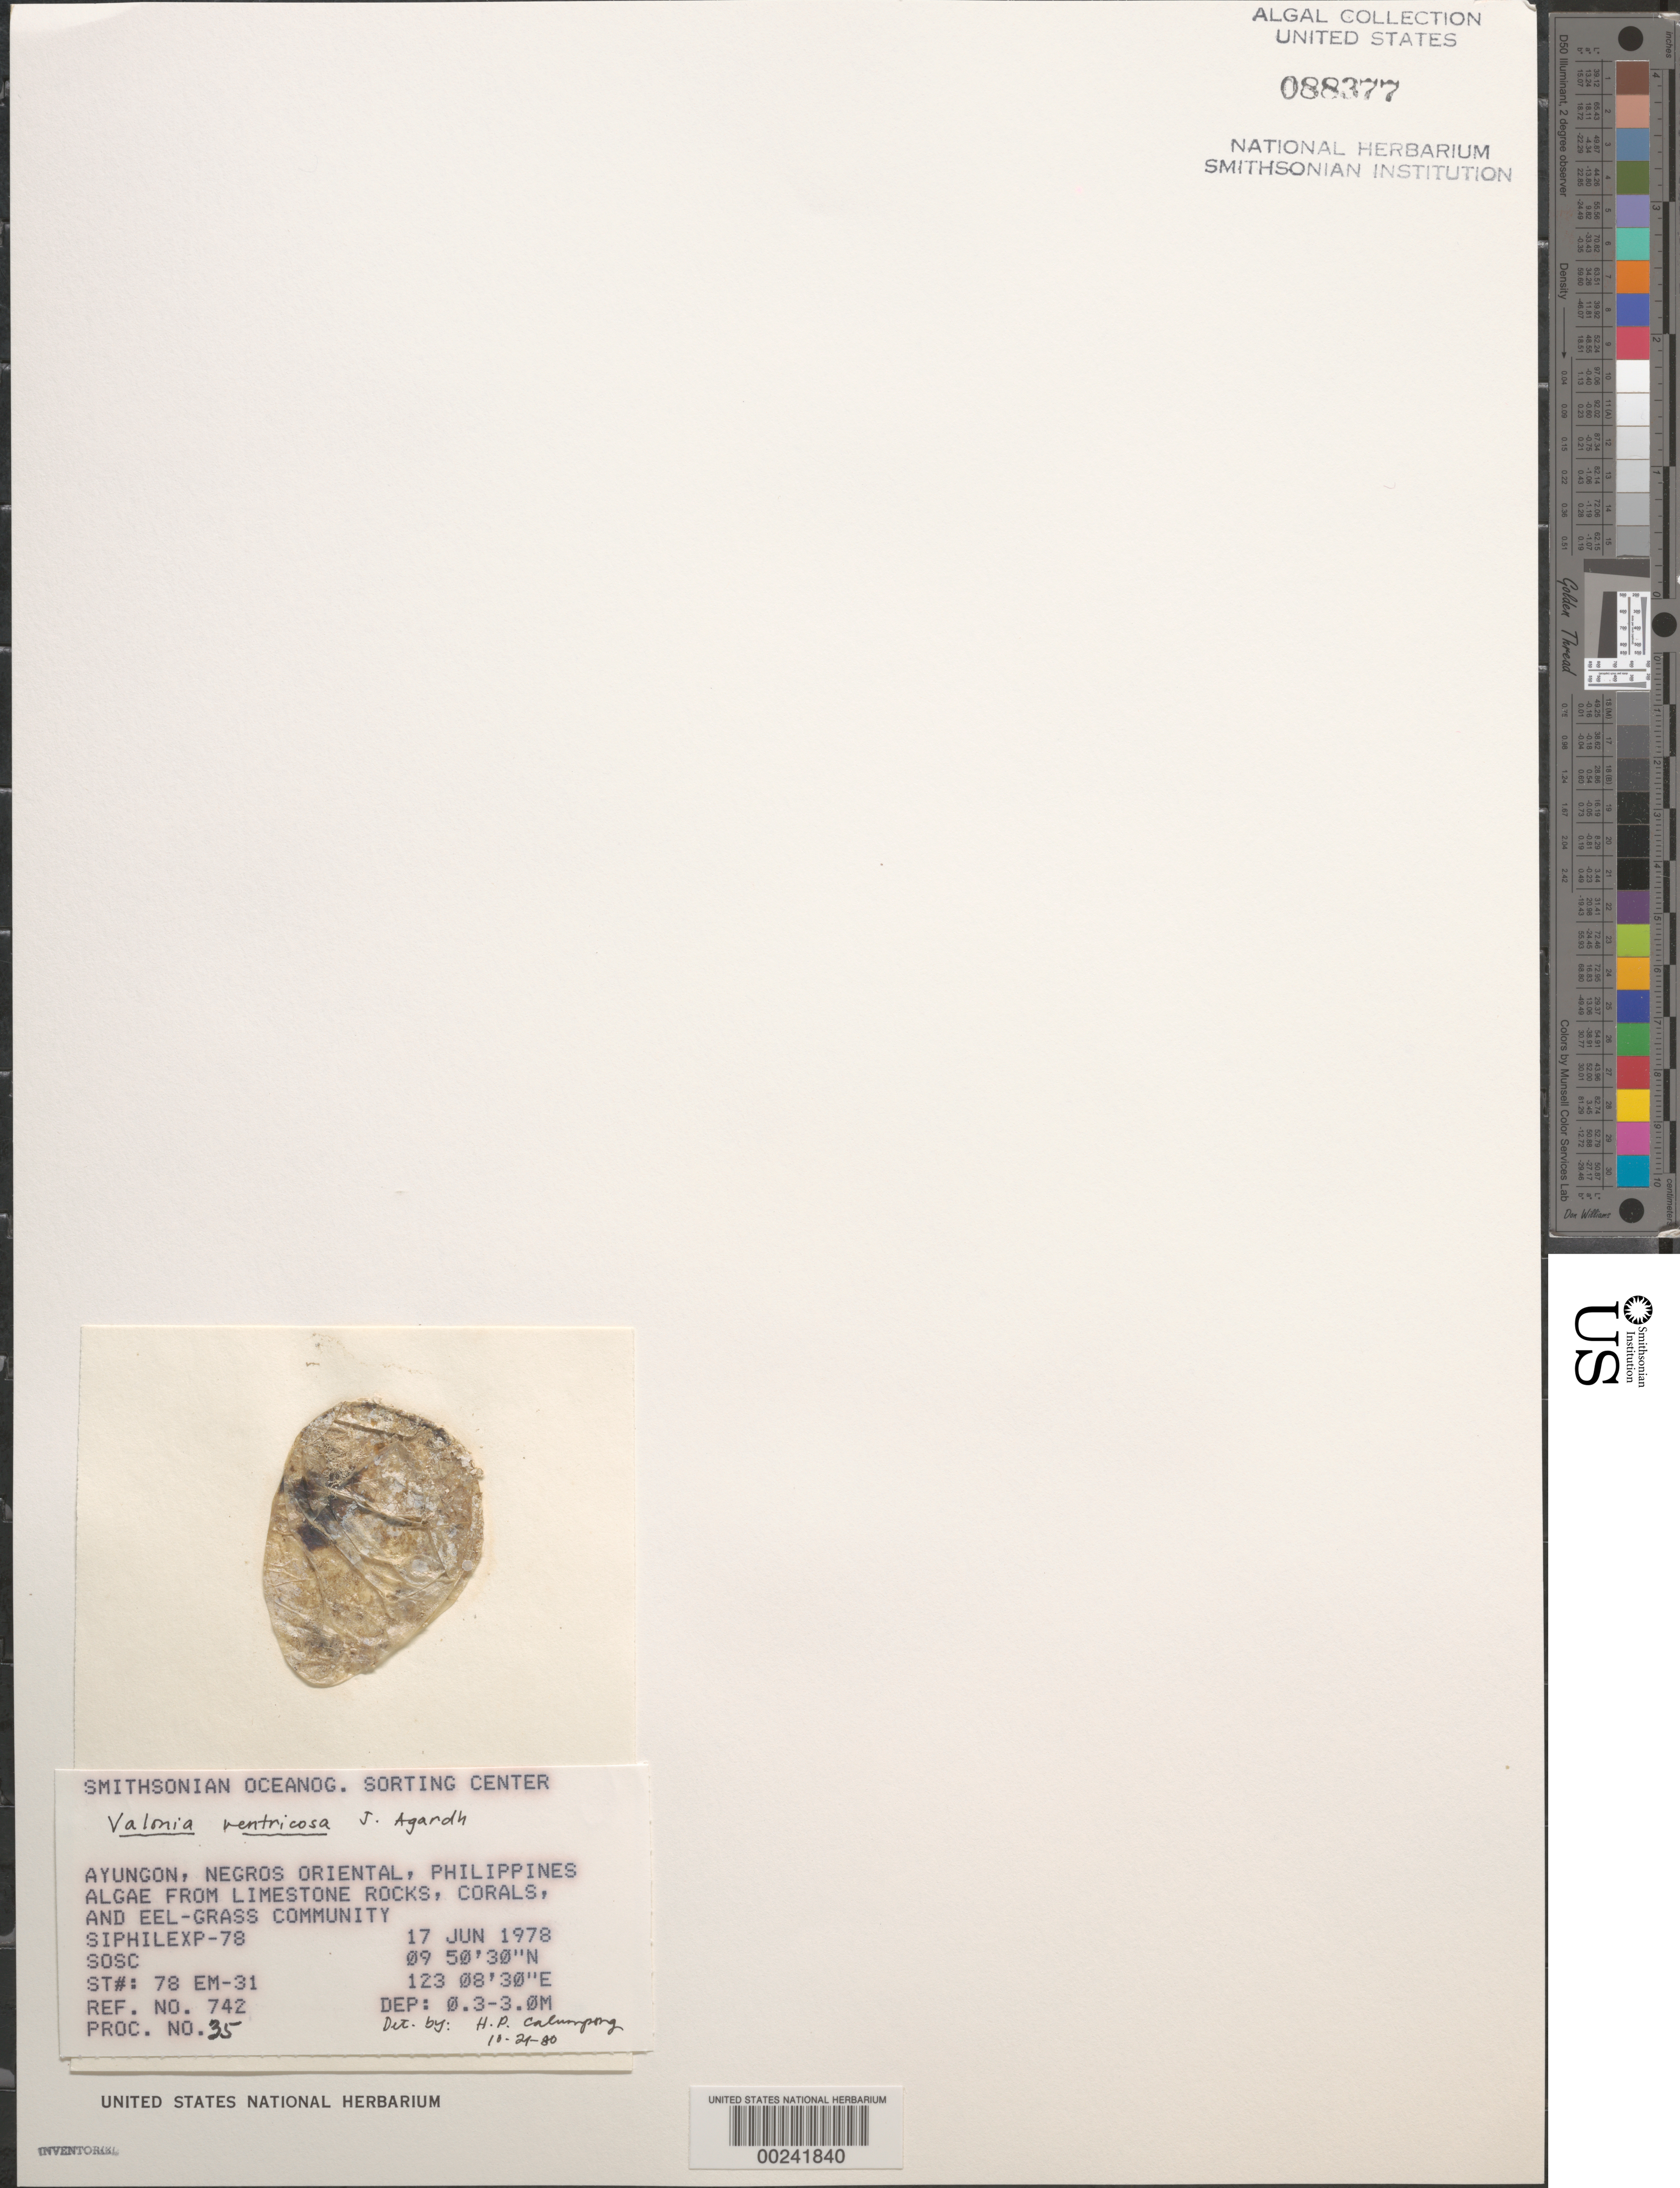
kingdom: Plantae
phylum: Chlorophyta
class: Ulvophyceae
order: Siphonocladales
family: Valoniaceae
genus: Valonia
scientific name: Valonia ventricosa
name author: J. Agardh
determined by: Calumpong, H. P.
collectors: SOSC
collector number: Station 78 Em-31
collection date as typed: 17 Jun 1978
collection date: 1978-06-17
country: Philippines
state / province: Central Visayas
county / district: Negros Oriental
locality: Ayungon, negros oriental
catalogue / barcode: US 88377